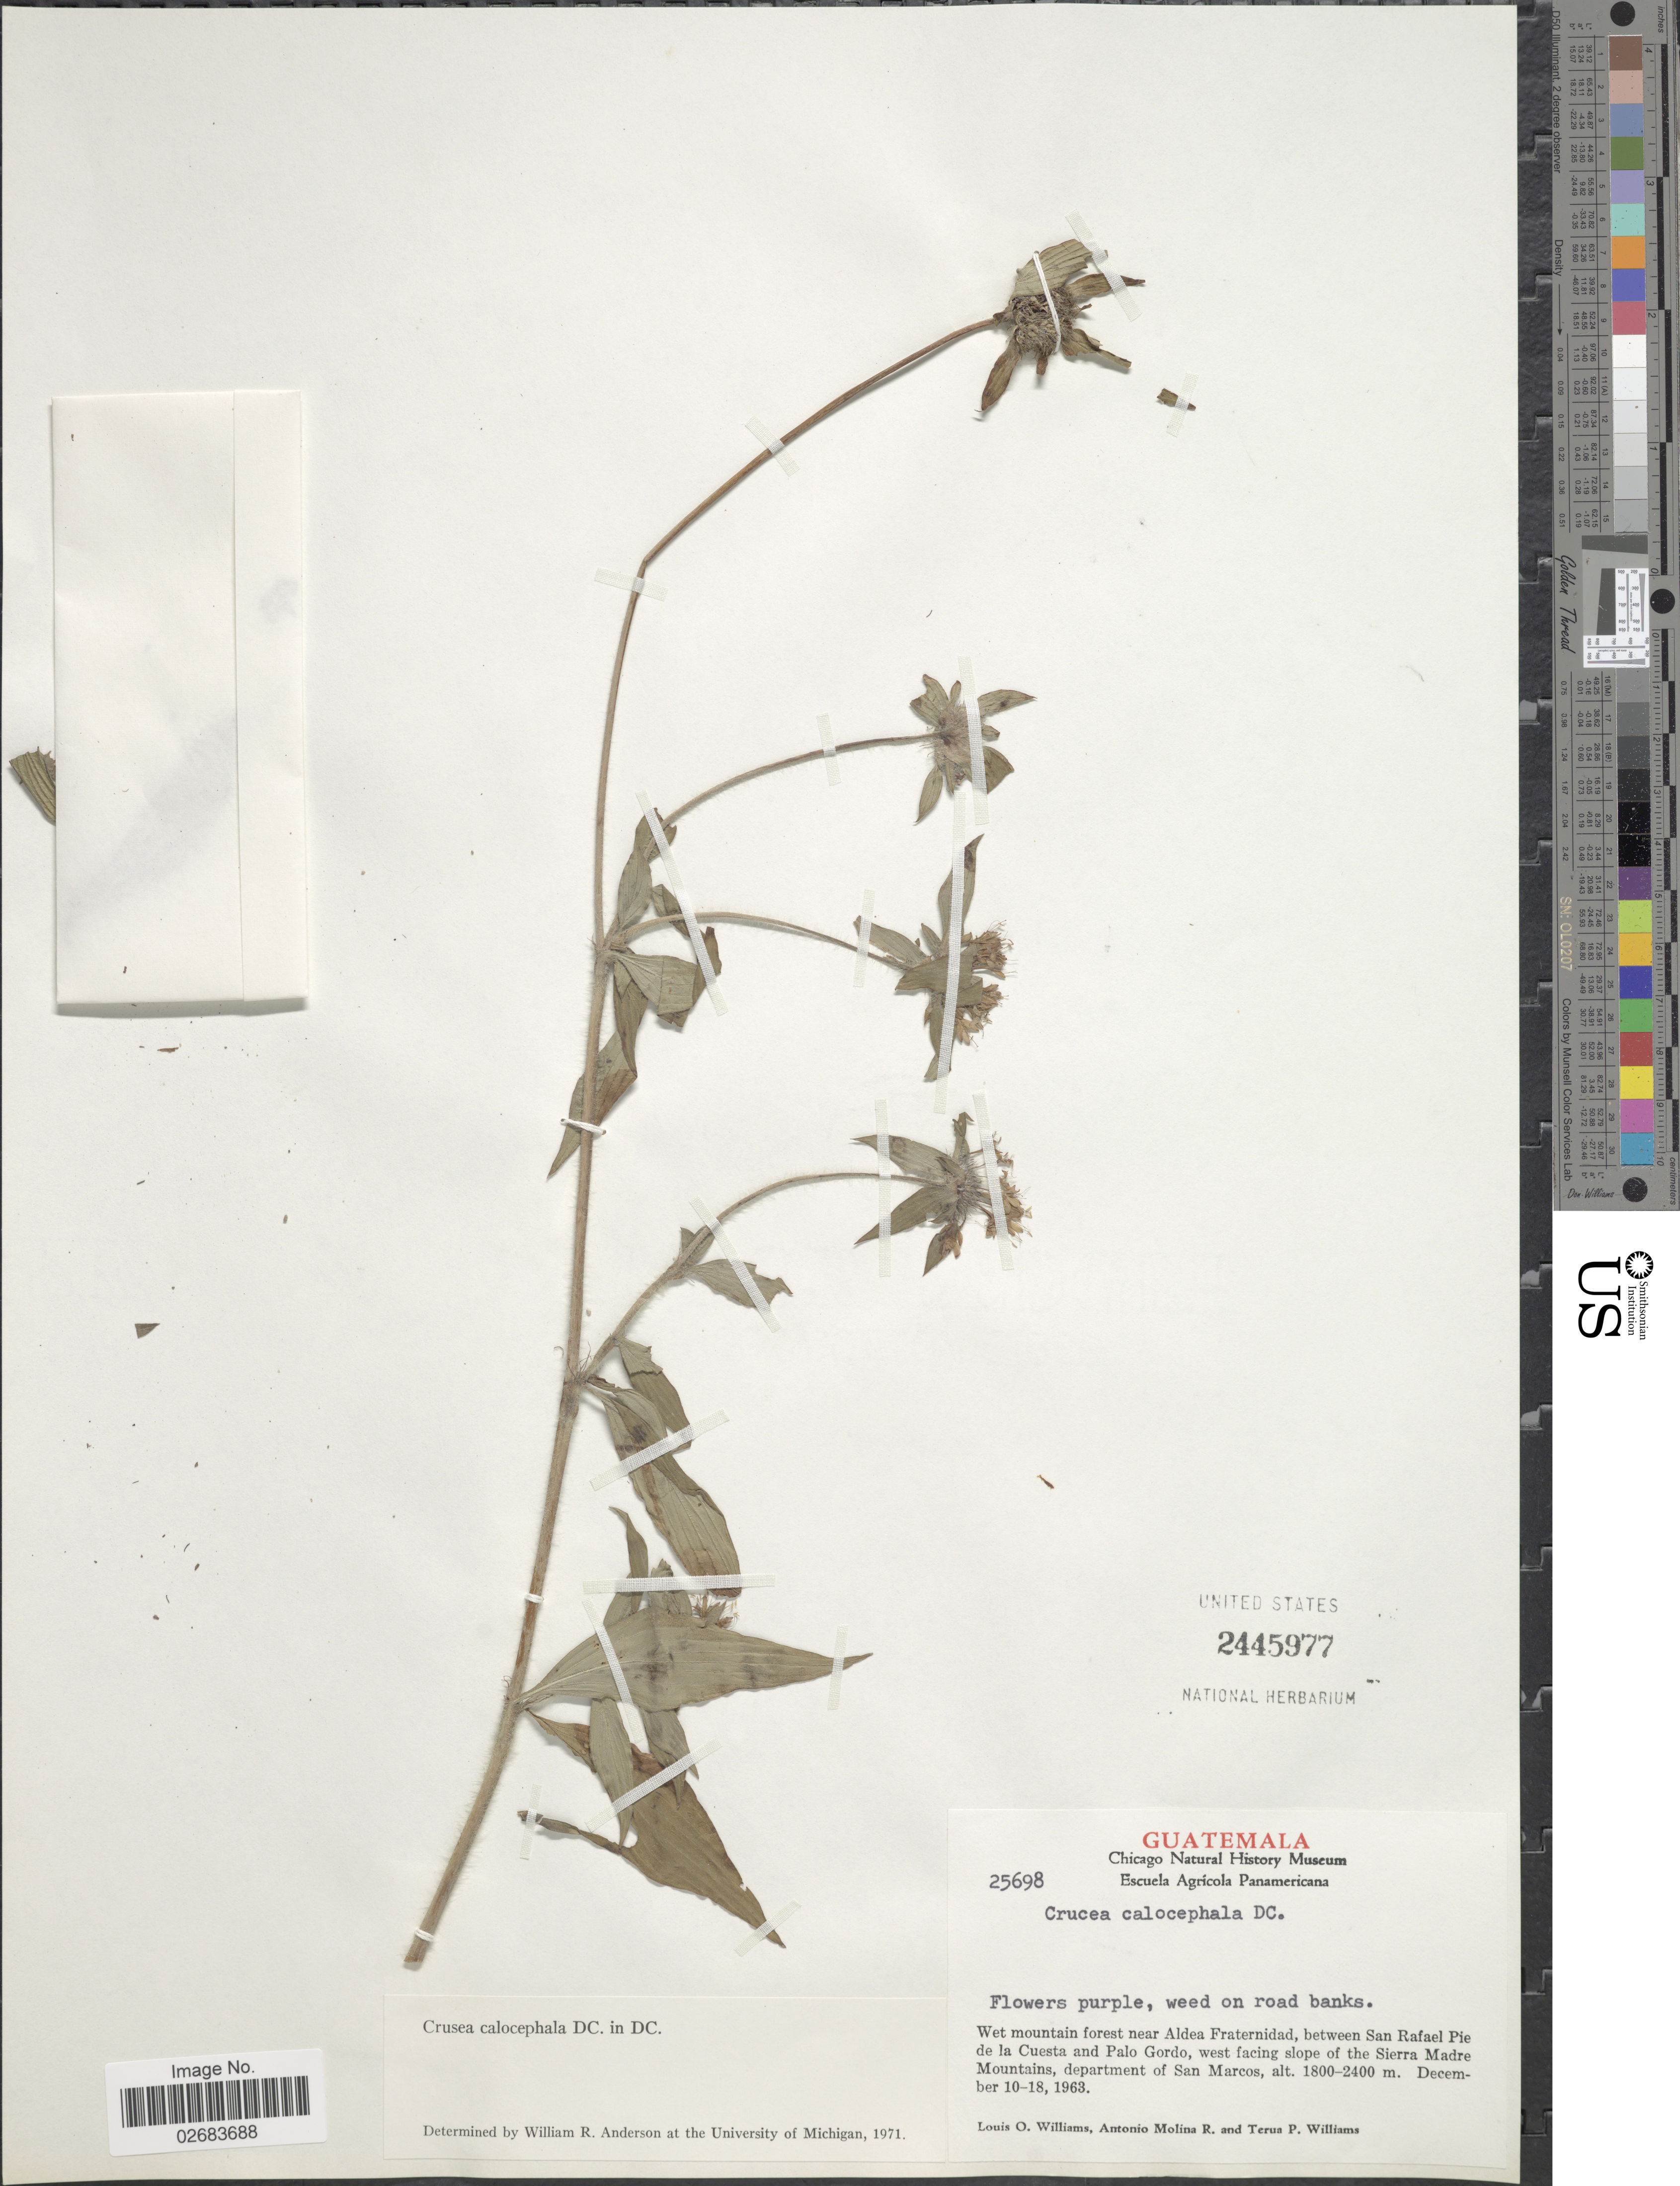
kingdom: Plantae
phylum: Tracheophyta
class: Magnoliopsida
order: Gentianales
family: Rubiaceae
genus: Crusea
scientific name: Crusea calocephala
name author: DC.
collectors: L. O. Williams, A. Molina R. & T. P. Williams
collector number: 25698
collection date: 1963-12-10/1963-12-18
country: Guatemala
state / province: San Marcos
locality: Wet mountain forest near Aldea Fraternidad, between San Rafael Pie de la Cuesta and Palo Gordo, west facing slope of the Sierra Madre Mountains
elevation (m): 1800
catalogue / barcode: US 2445977